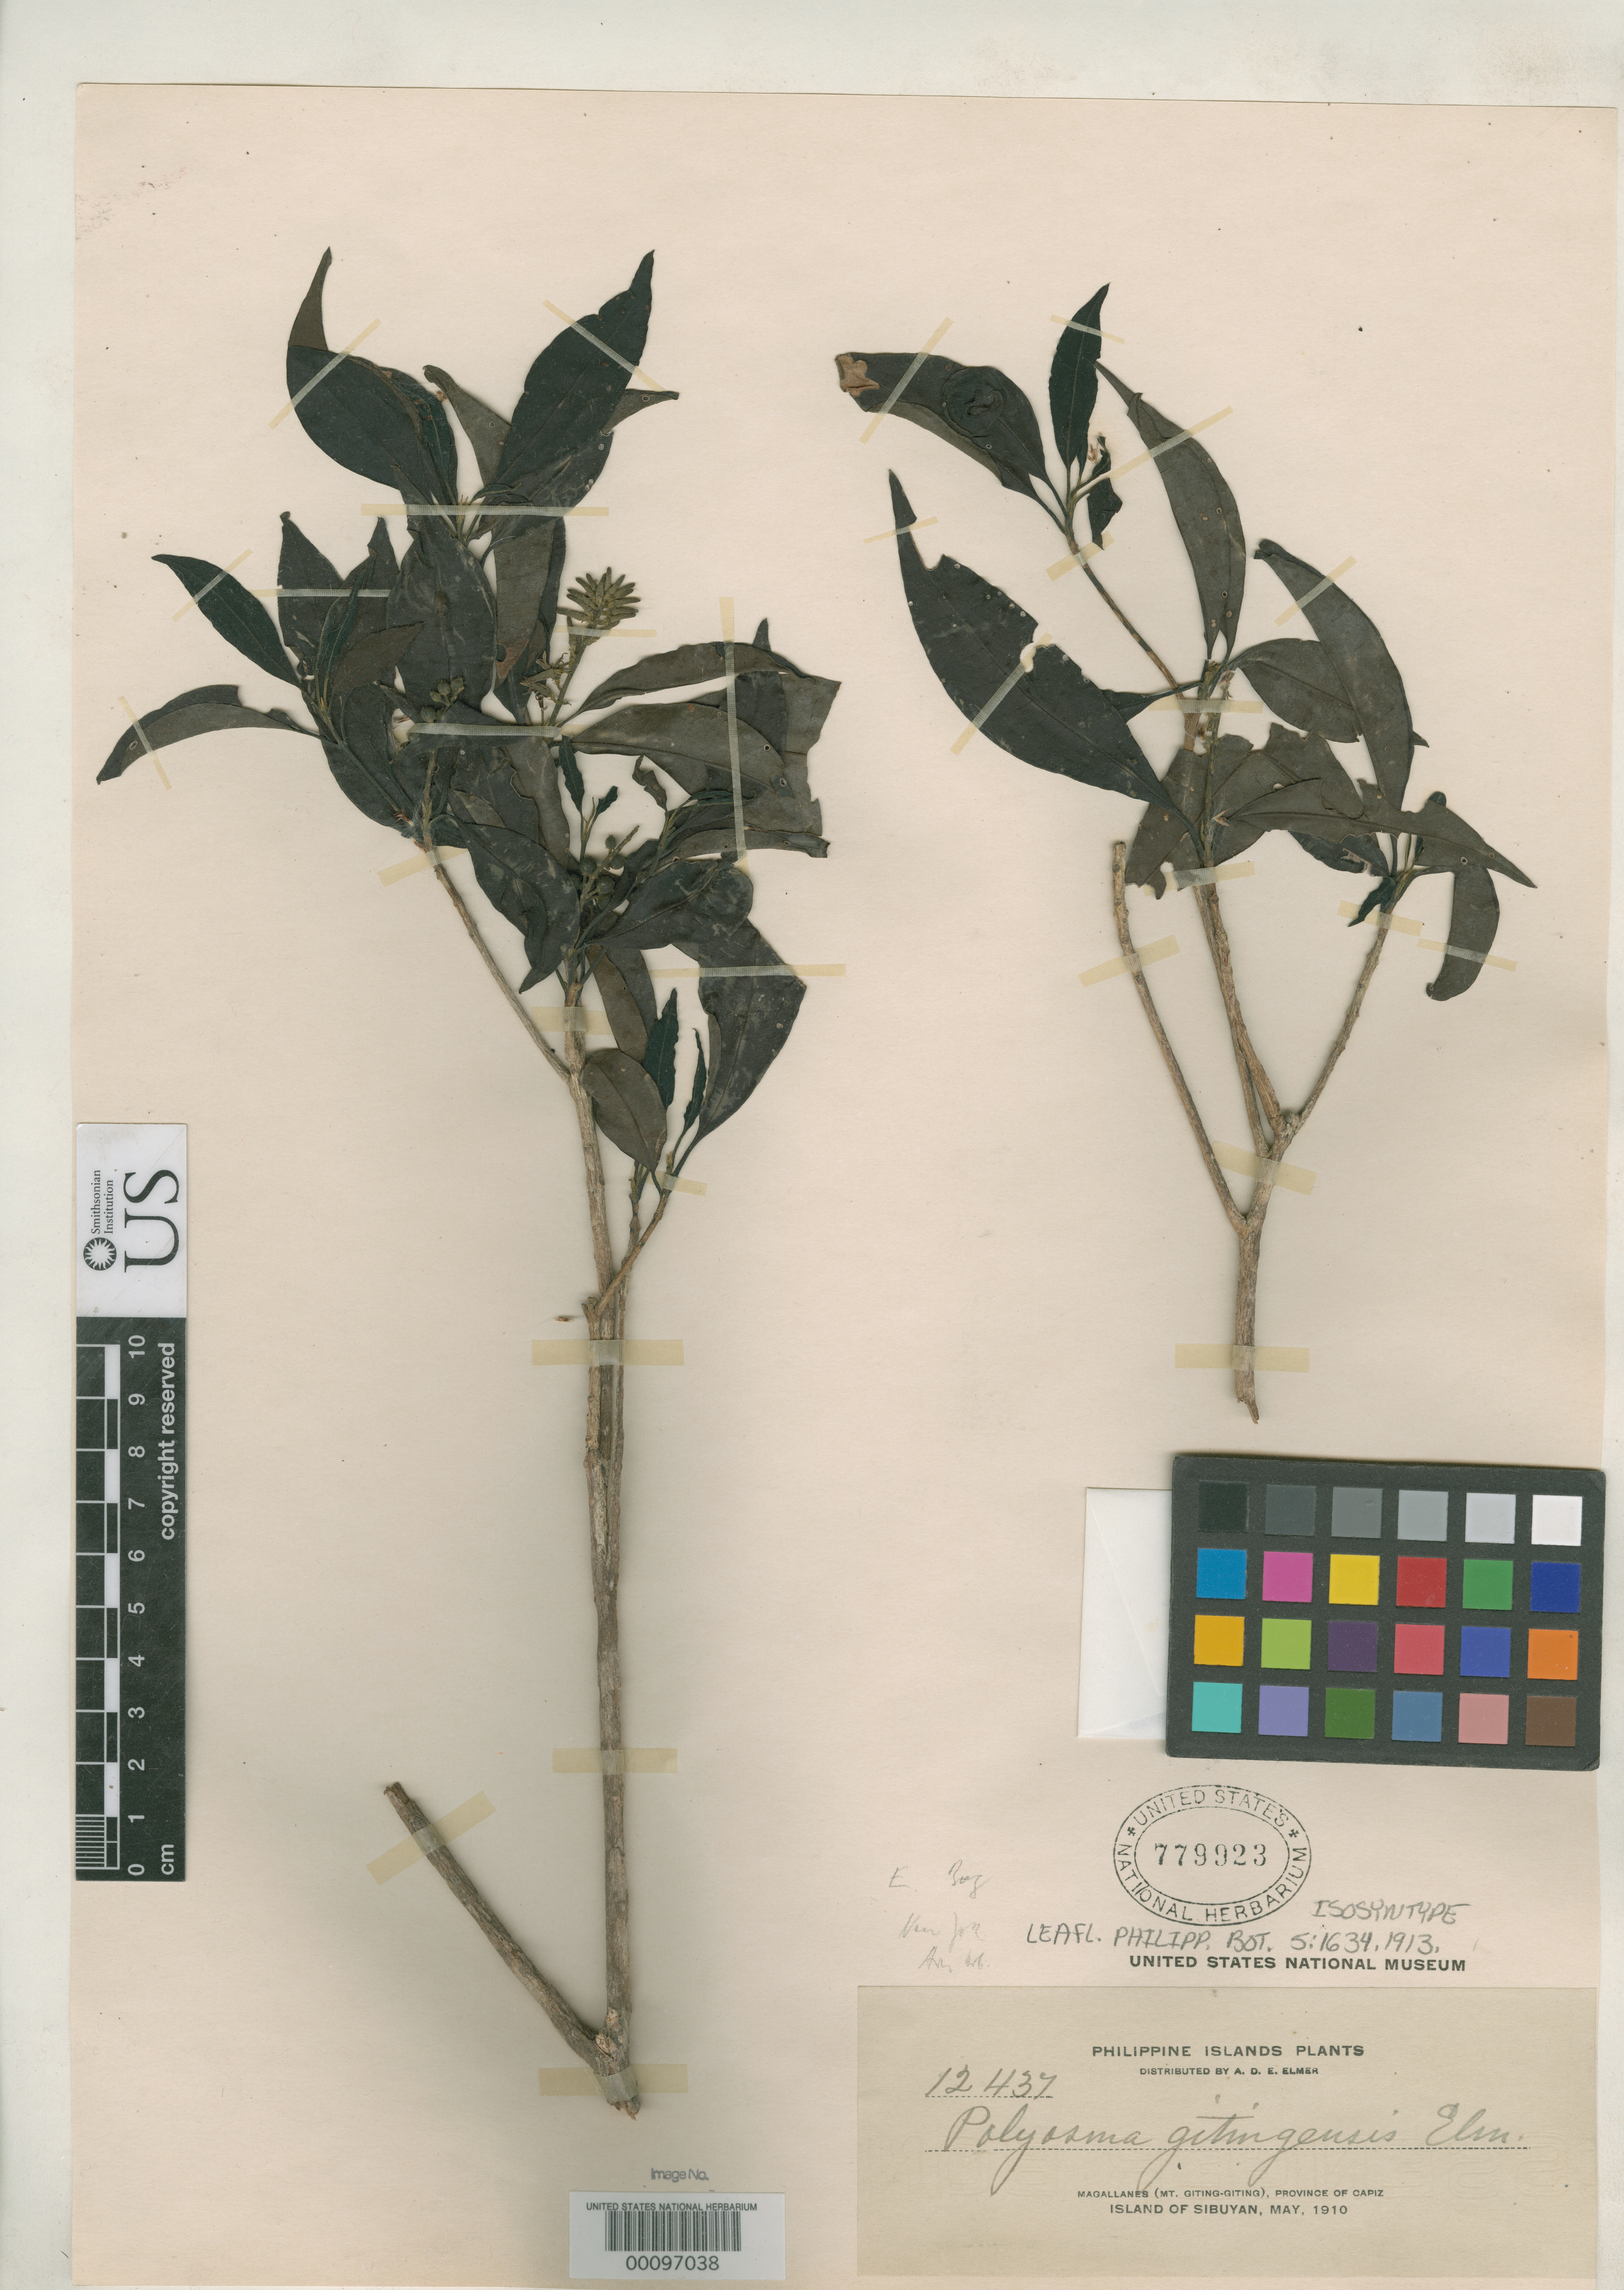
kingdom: Plantae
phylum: Tracheophyta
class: Magnoliopsida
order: Escalloniales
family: Escalloniaceae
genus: Polyosma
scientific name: Polyosma gitingensis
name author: Elmer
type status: Isosyntype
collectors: A. D. E. Elmer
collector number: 12437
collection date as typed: May 1910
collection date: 1910-05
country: Philippines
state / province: Mimaropa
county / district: Romblon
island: Sibuyan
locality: Magallanes, Mt. Giting-Giting.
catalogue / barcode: US 779923